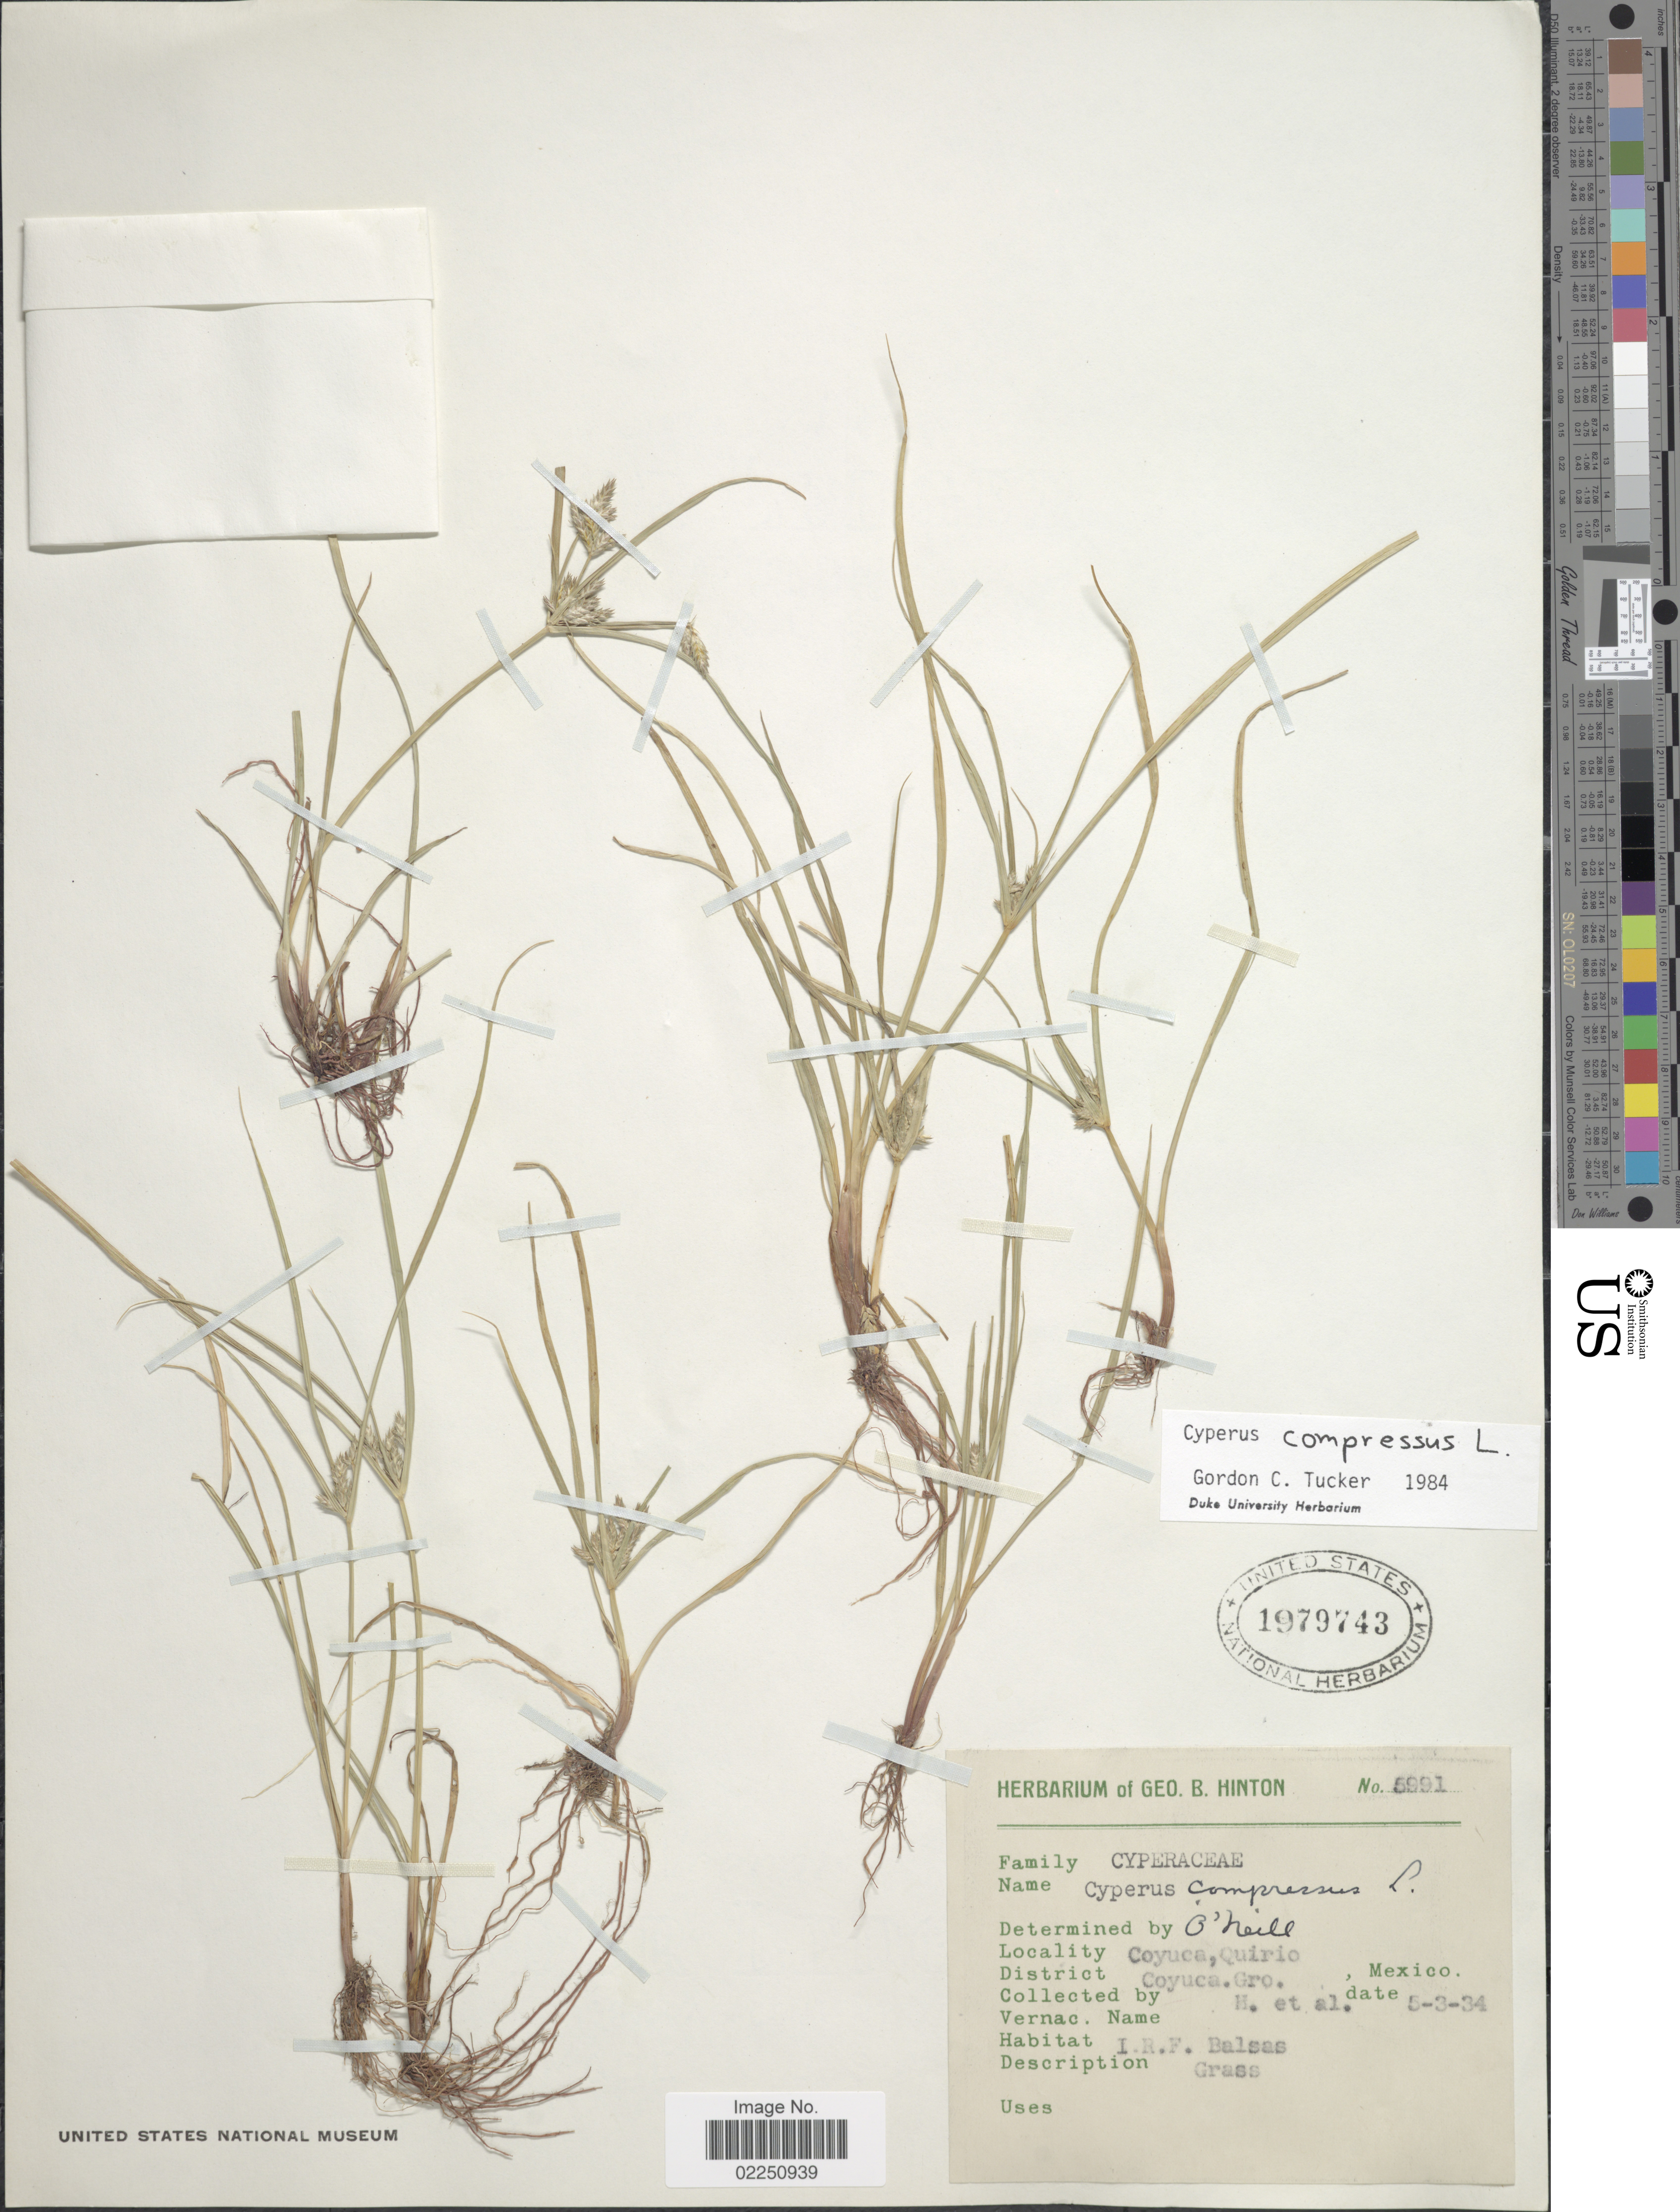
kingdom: Plantae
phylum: Tracheophyta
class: Liliopsida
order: Poales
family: Cyperaceae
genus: Cyperus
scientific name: Cyperus compressus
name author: L.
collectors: G. B. Hinton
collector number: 5991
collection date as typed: Transcribed d/m/y: 3/5/34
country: Mexico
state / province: Guerrero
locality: Coyuca, Quirio. District: Coyuca, Gro.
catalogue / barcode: US 1979743